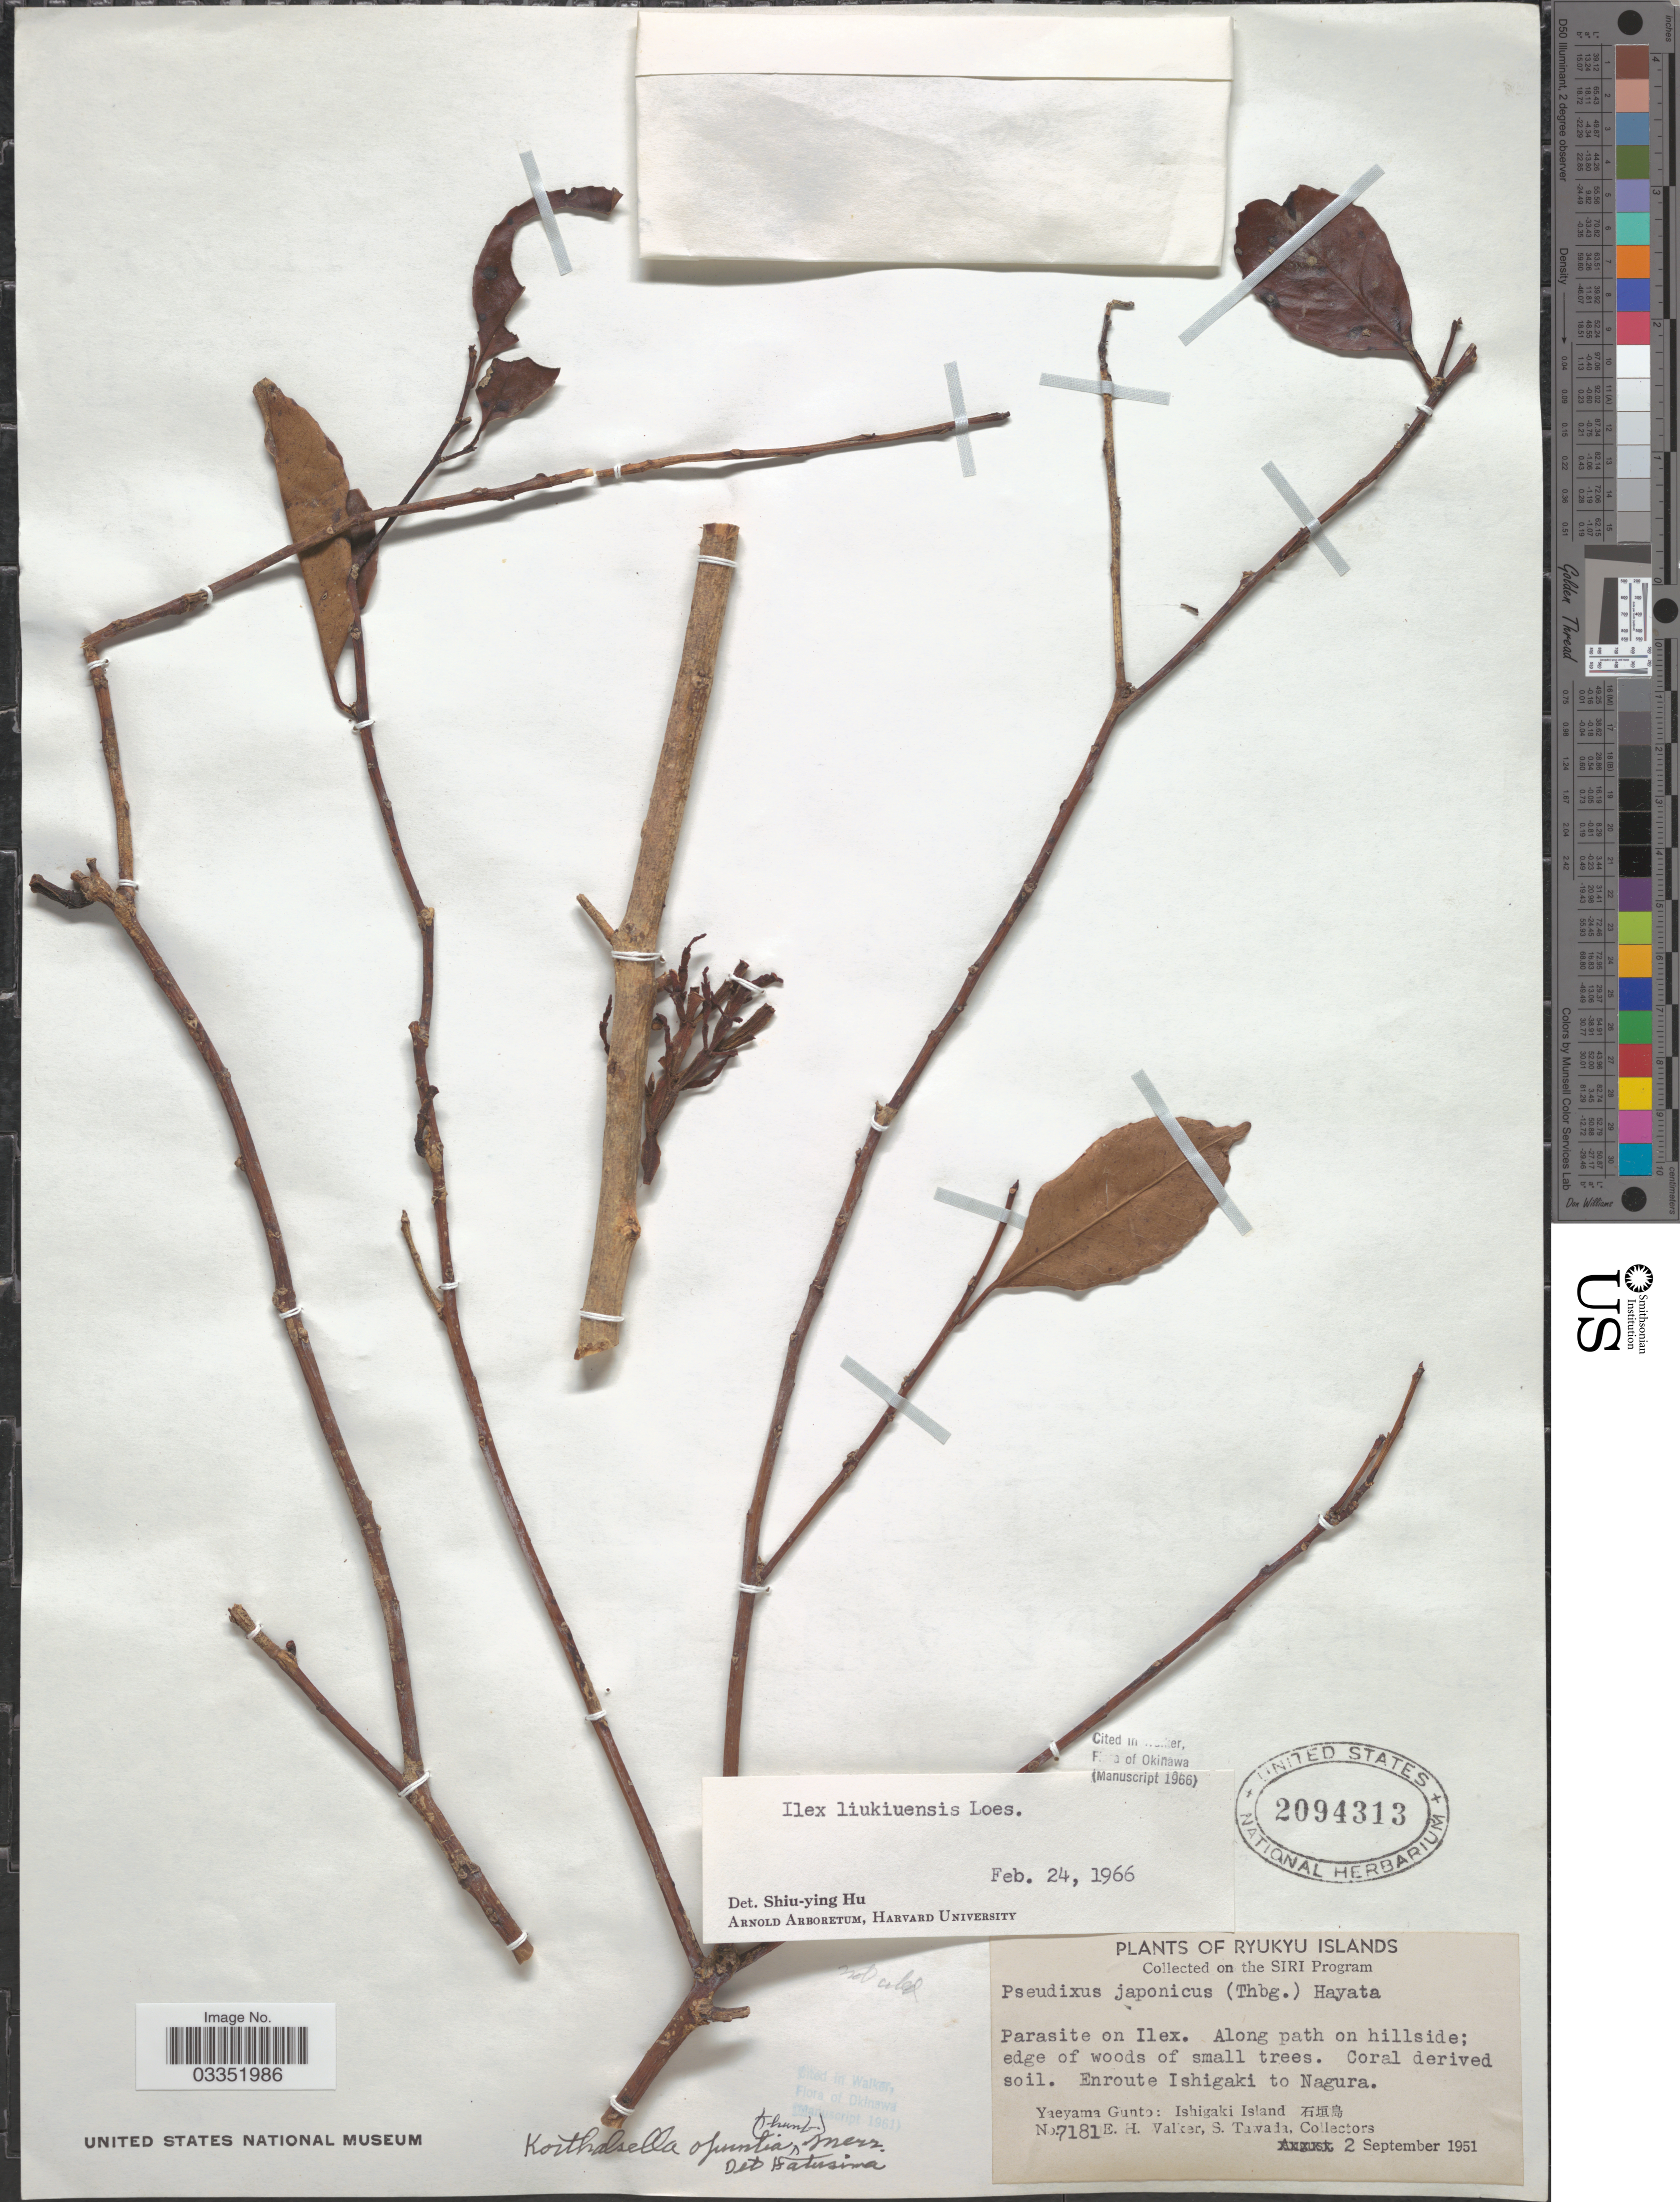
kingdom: Plantae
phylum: Tracheophyta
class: Magnoliopsida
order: Aquifoliales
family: Aquifoliaceae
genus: Ilex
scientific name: Ilex liukiuensis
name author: Loes.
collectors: E. H. Walker & S. Tawada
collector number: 7181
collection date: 1951-09-02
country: Japan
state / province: Okinawa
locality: Ryukyu Islands. Enroute Ishigaki to Nagura. Yaeyama Gunto: Ishigaki Island X.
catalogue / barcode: US 2094313